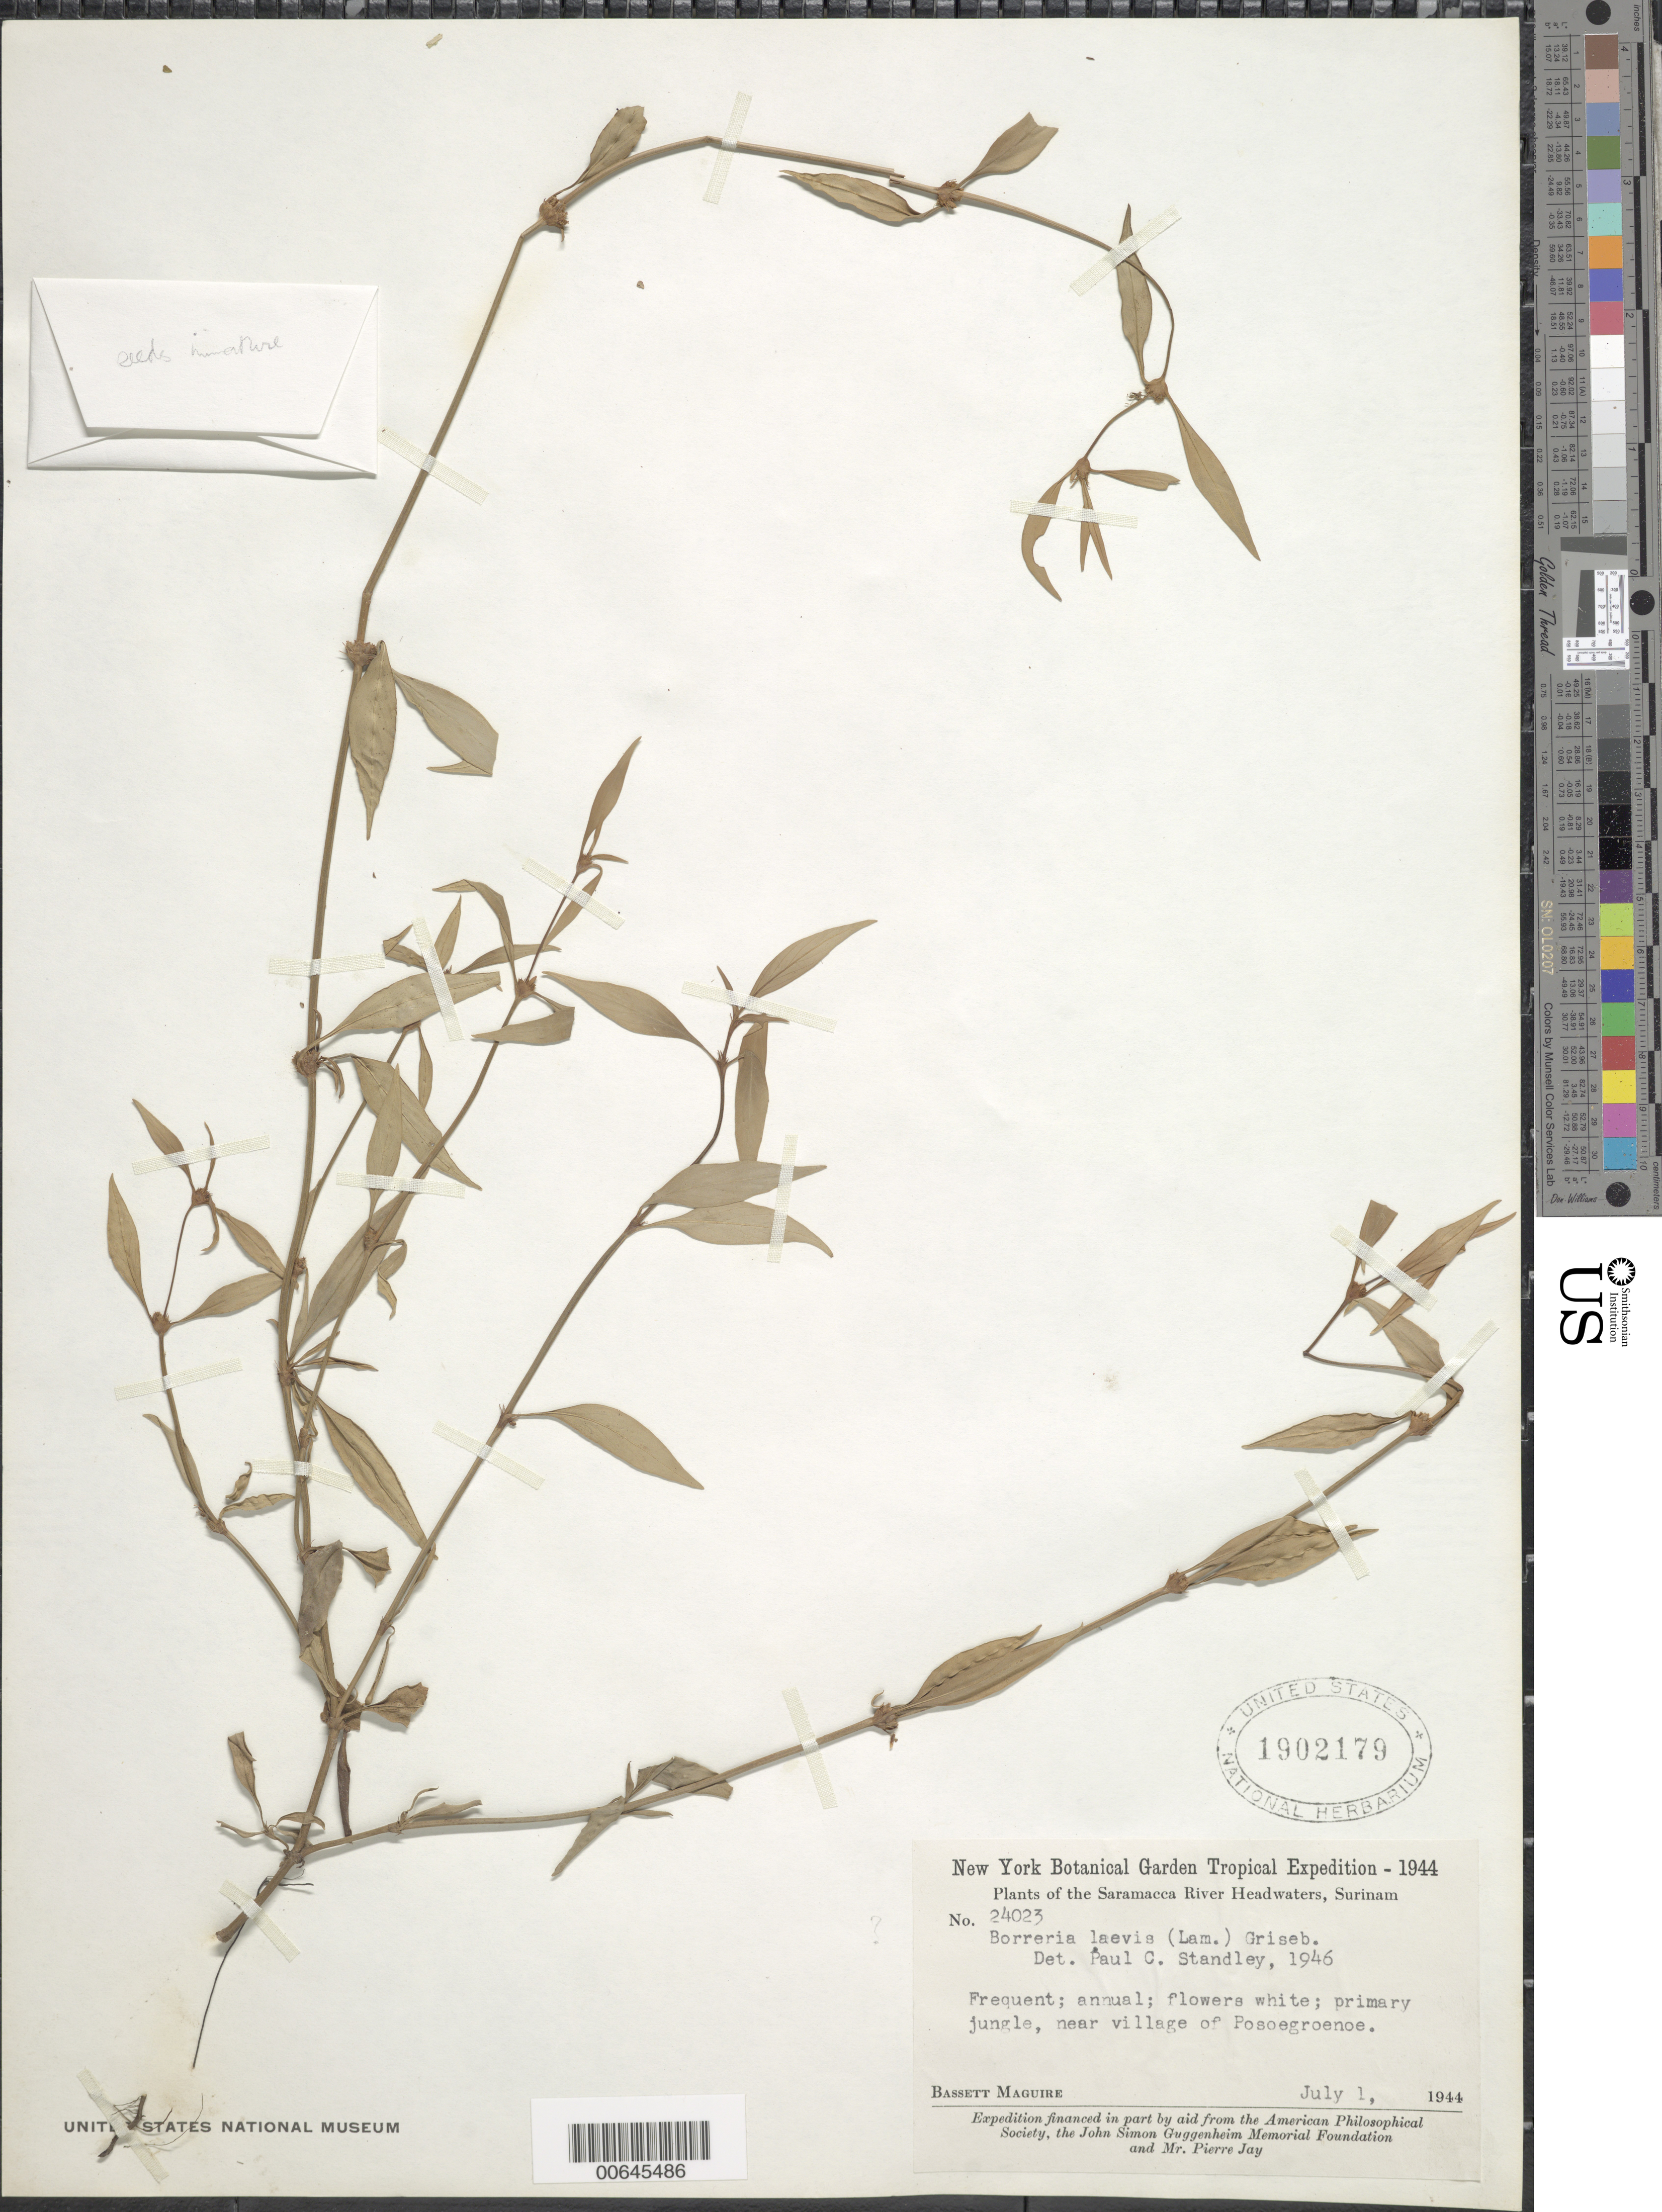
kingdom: Plantae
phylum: Tracheophyta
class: Magnoliopsida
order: Gentianales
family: Rubiaceae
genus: Borreria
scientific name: Borreria laevis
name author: (Lam.) Griseb.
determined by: Standley, Paul C.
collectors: B. Maguire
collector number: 24023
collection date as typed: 1-Jul-44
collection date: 1944-07-01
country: Suriname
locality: Saramacca River Headwaters, Posoegronoe Village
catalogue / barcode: US 1902179